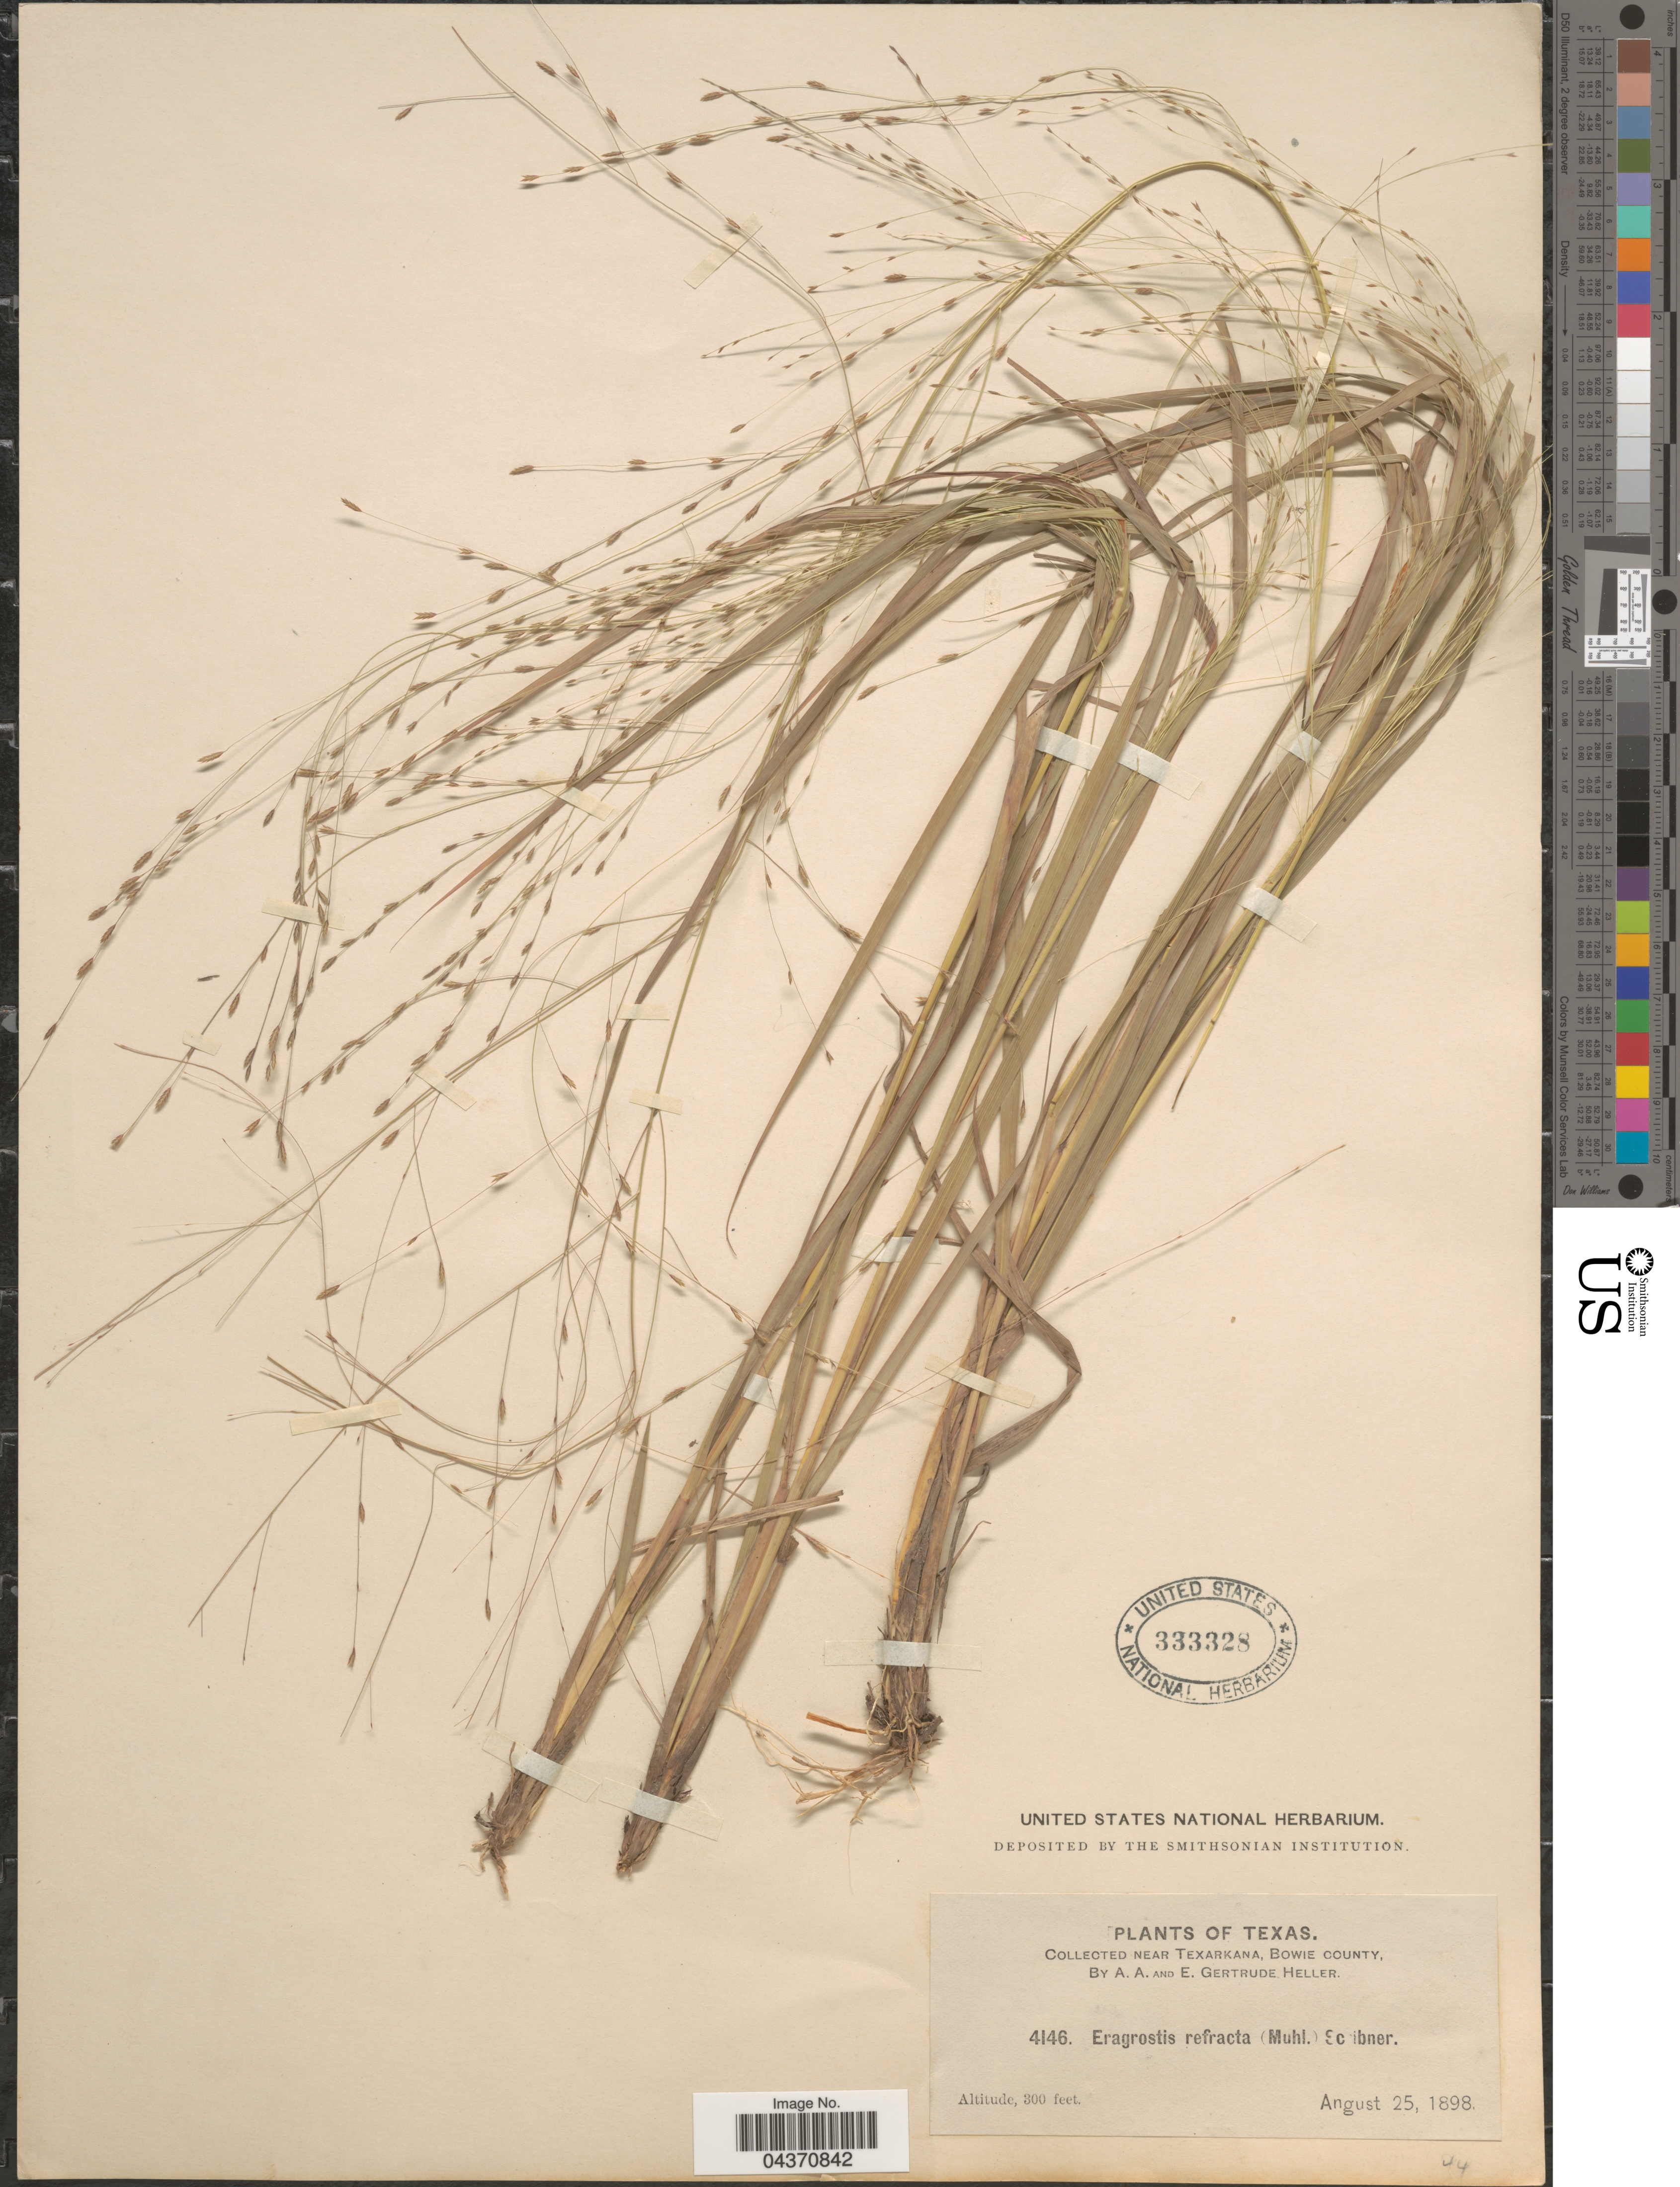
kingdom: Plantae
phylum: Tracheophyta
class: Liliopsida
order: Poales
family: Poaceae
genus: Eragrostis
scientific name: Eragrostis refracta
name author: (Muhl.) Scribn.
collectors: A. A. Heller & E. G. Heller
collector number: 4146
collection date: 1898-08-25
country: United States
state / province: Texas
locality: Near Texarkana, Bowie county.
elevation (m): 91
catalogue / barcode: US 333328